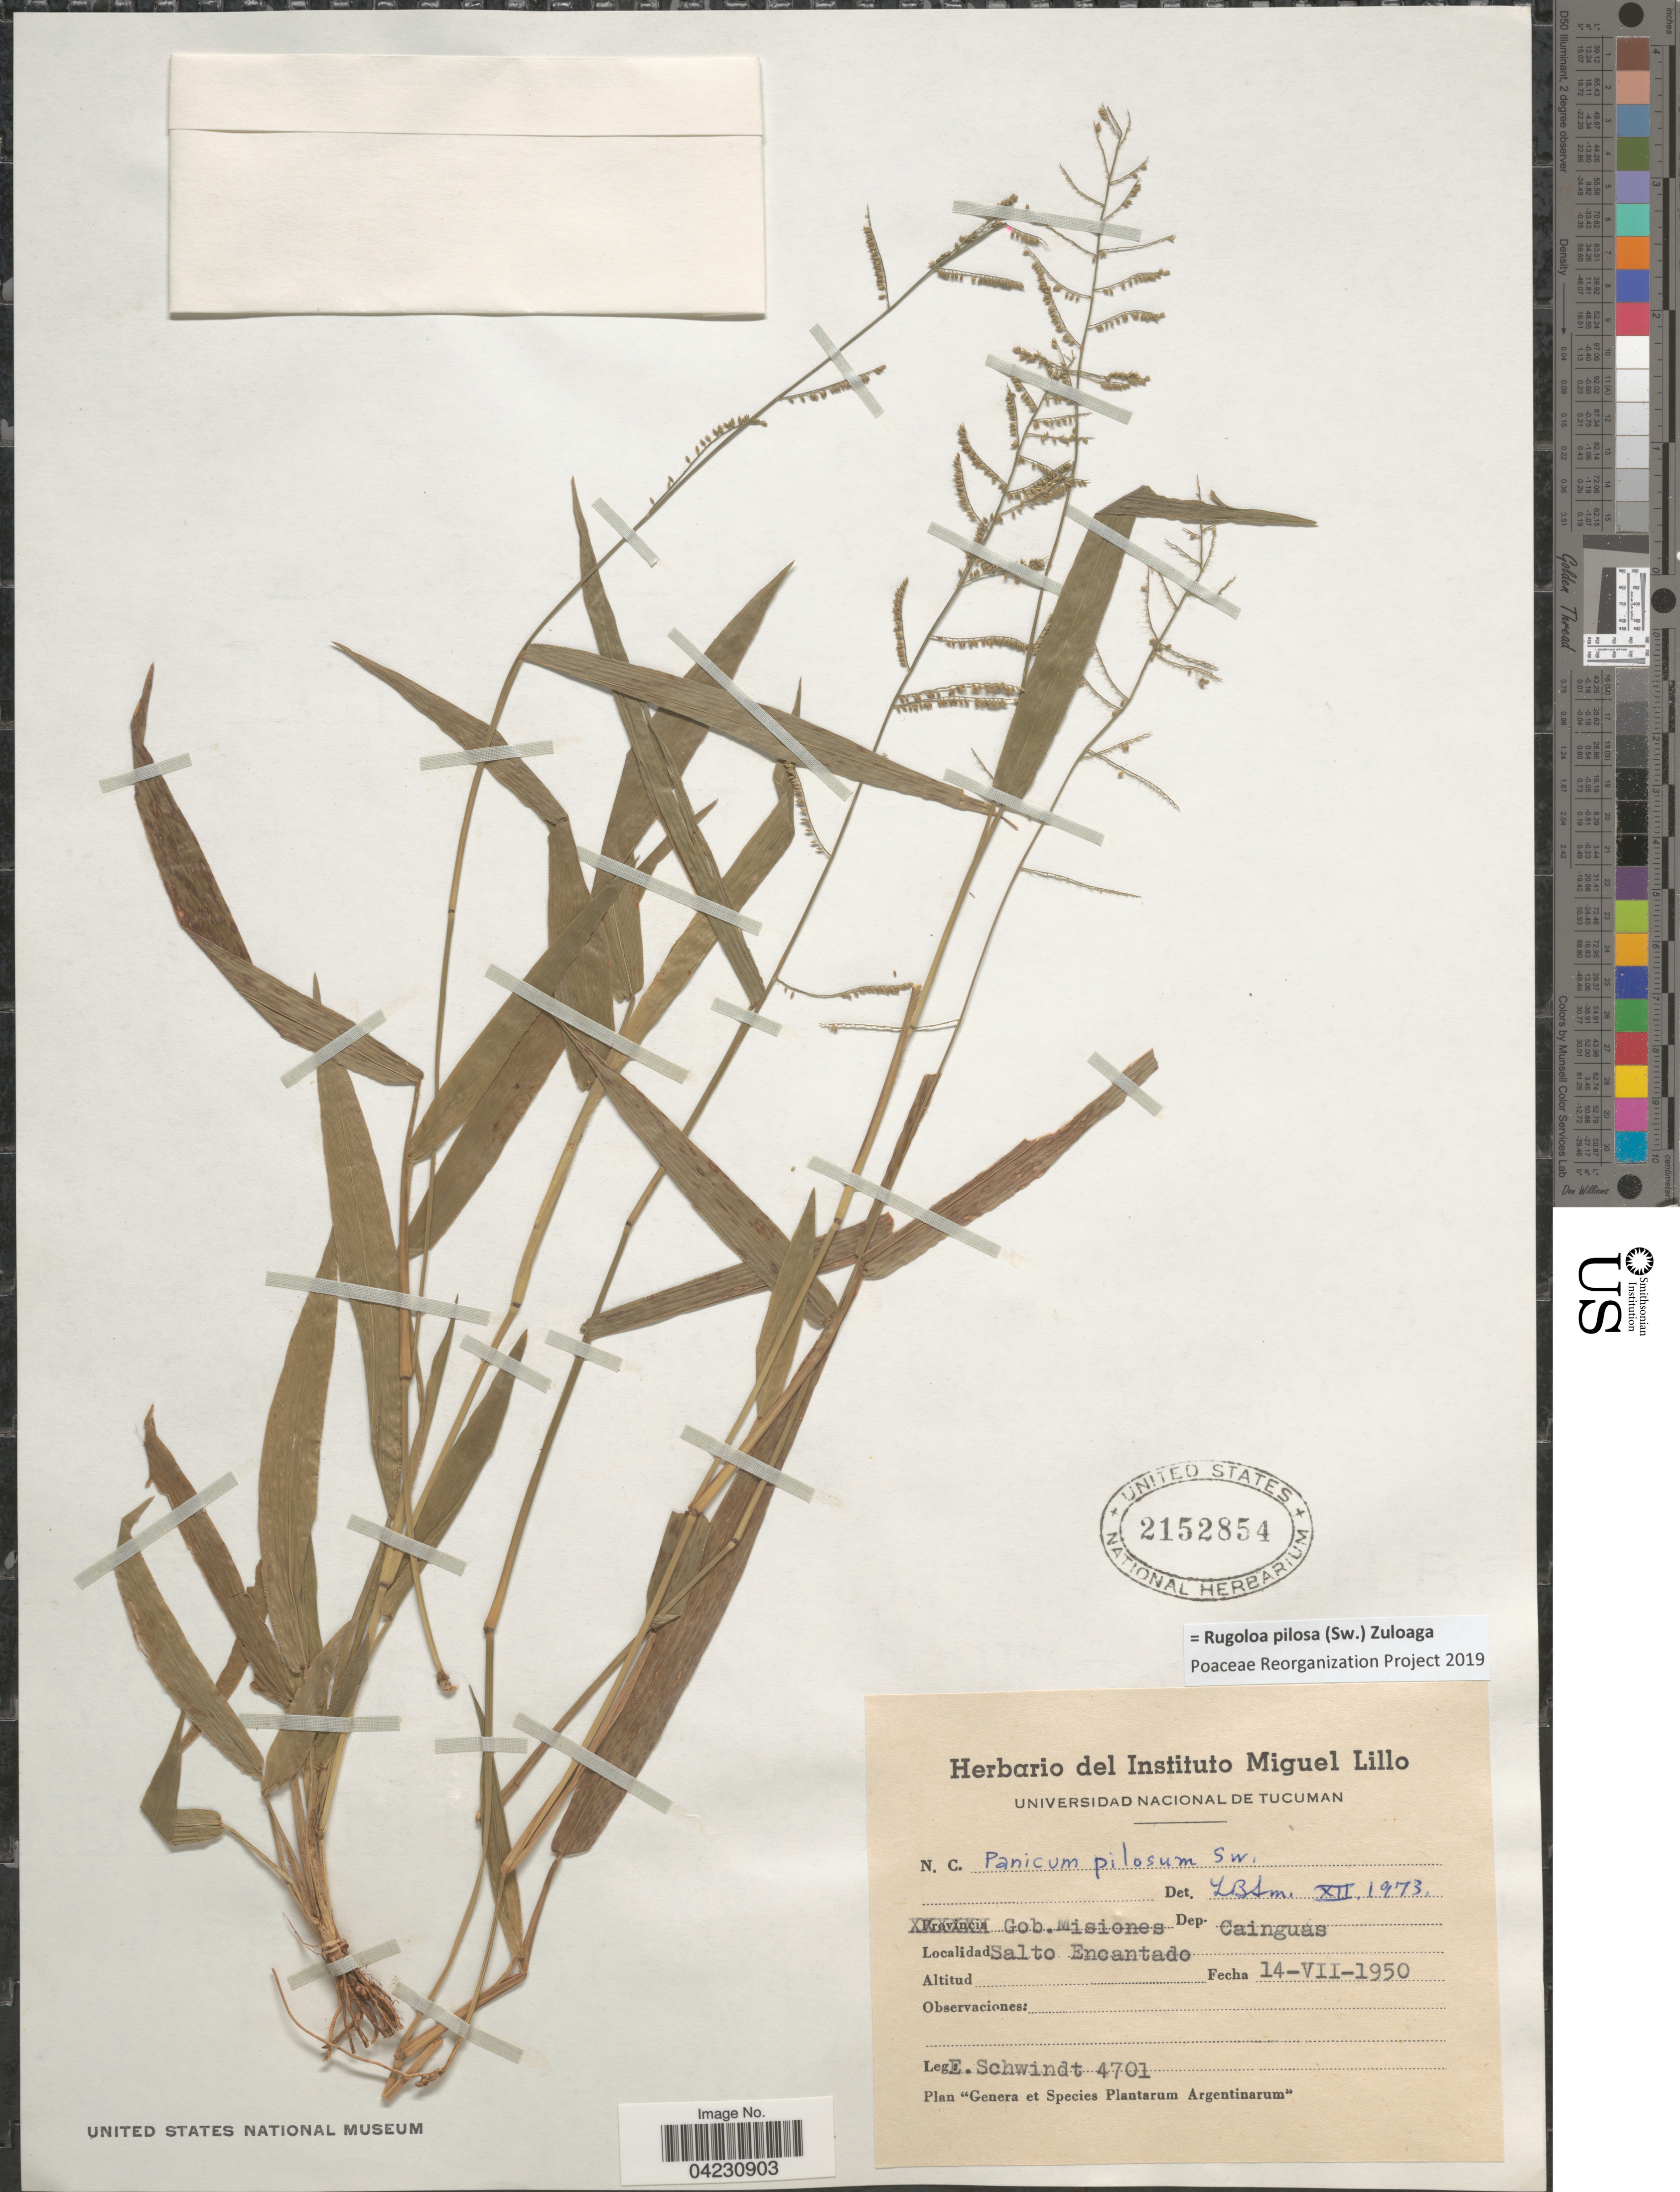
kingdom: Plantae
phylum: Tracheophyta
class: Liliopsida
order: Poales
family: Poaceae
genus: Rugoloa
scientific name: Rugoloa pilosa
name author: (Sw.) Zuloaga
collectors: E. Schwindt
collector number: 4701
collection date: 1950-07-14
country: Argentina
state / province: Misiones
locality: Gob. Misiones. Dep. Cainguas. Salto Encantado.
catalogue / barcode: US 2152854